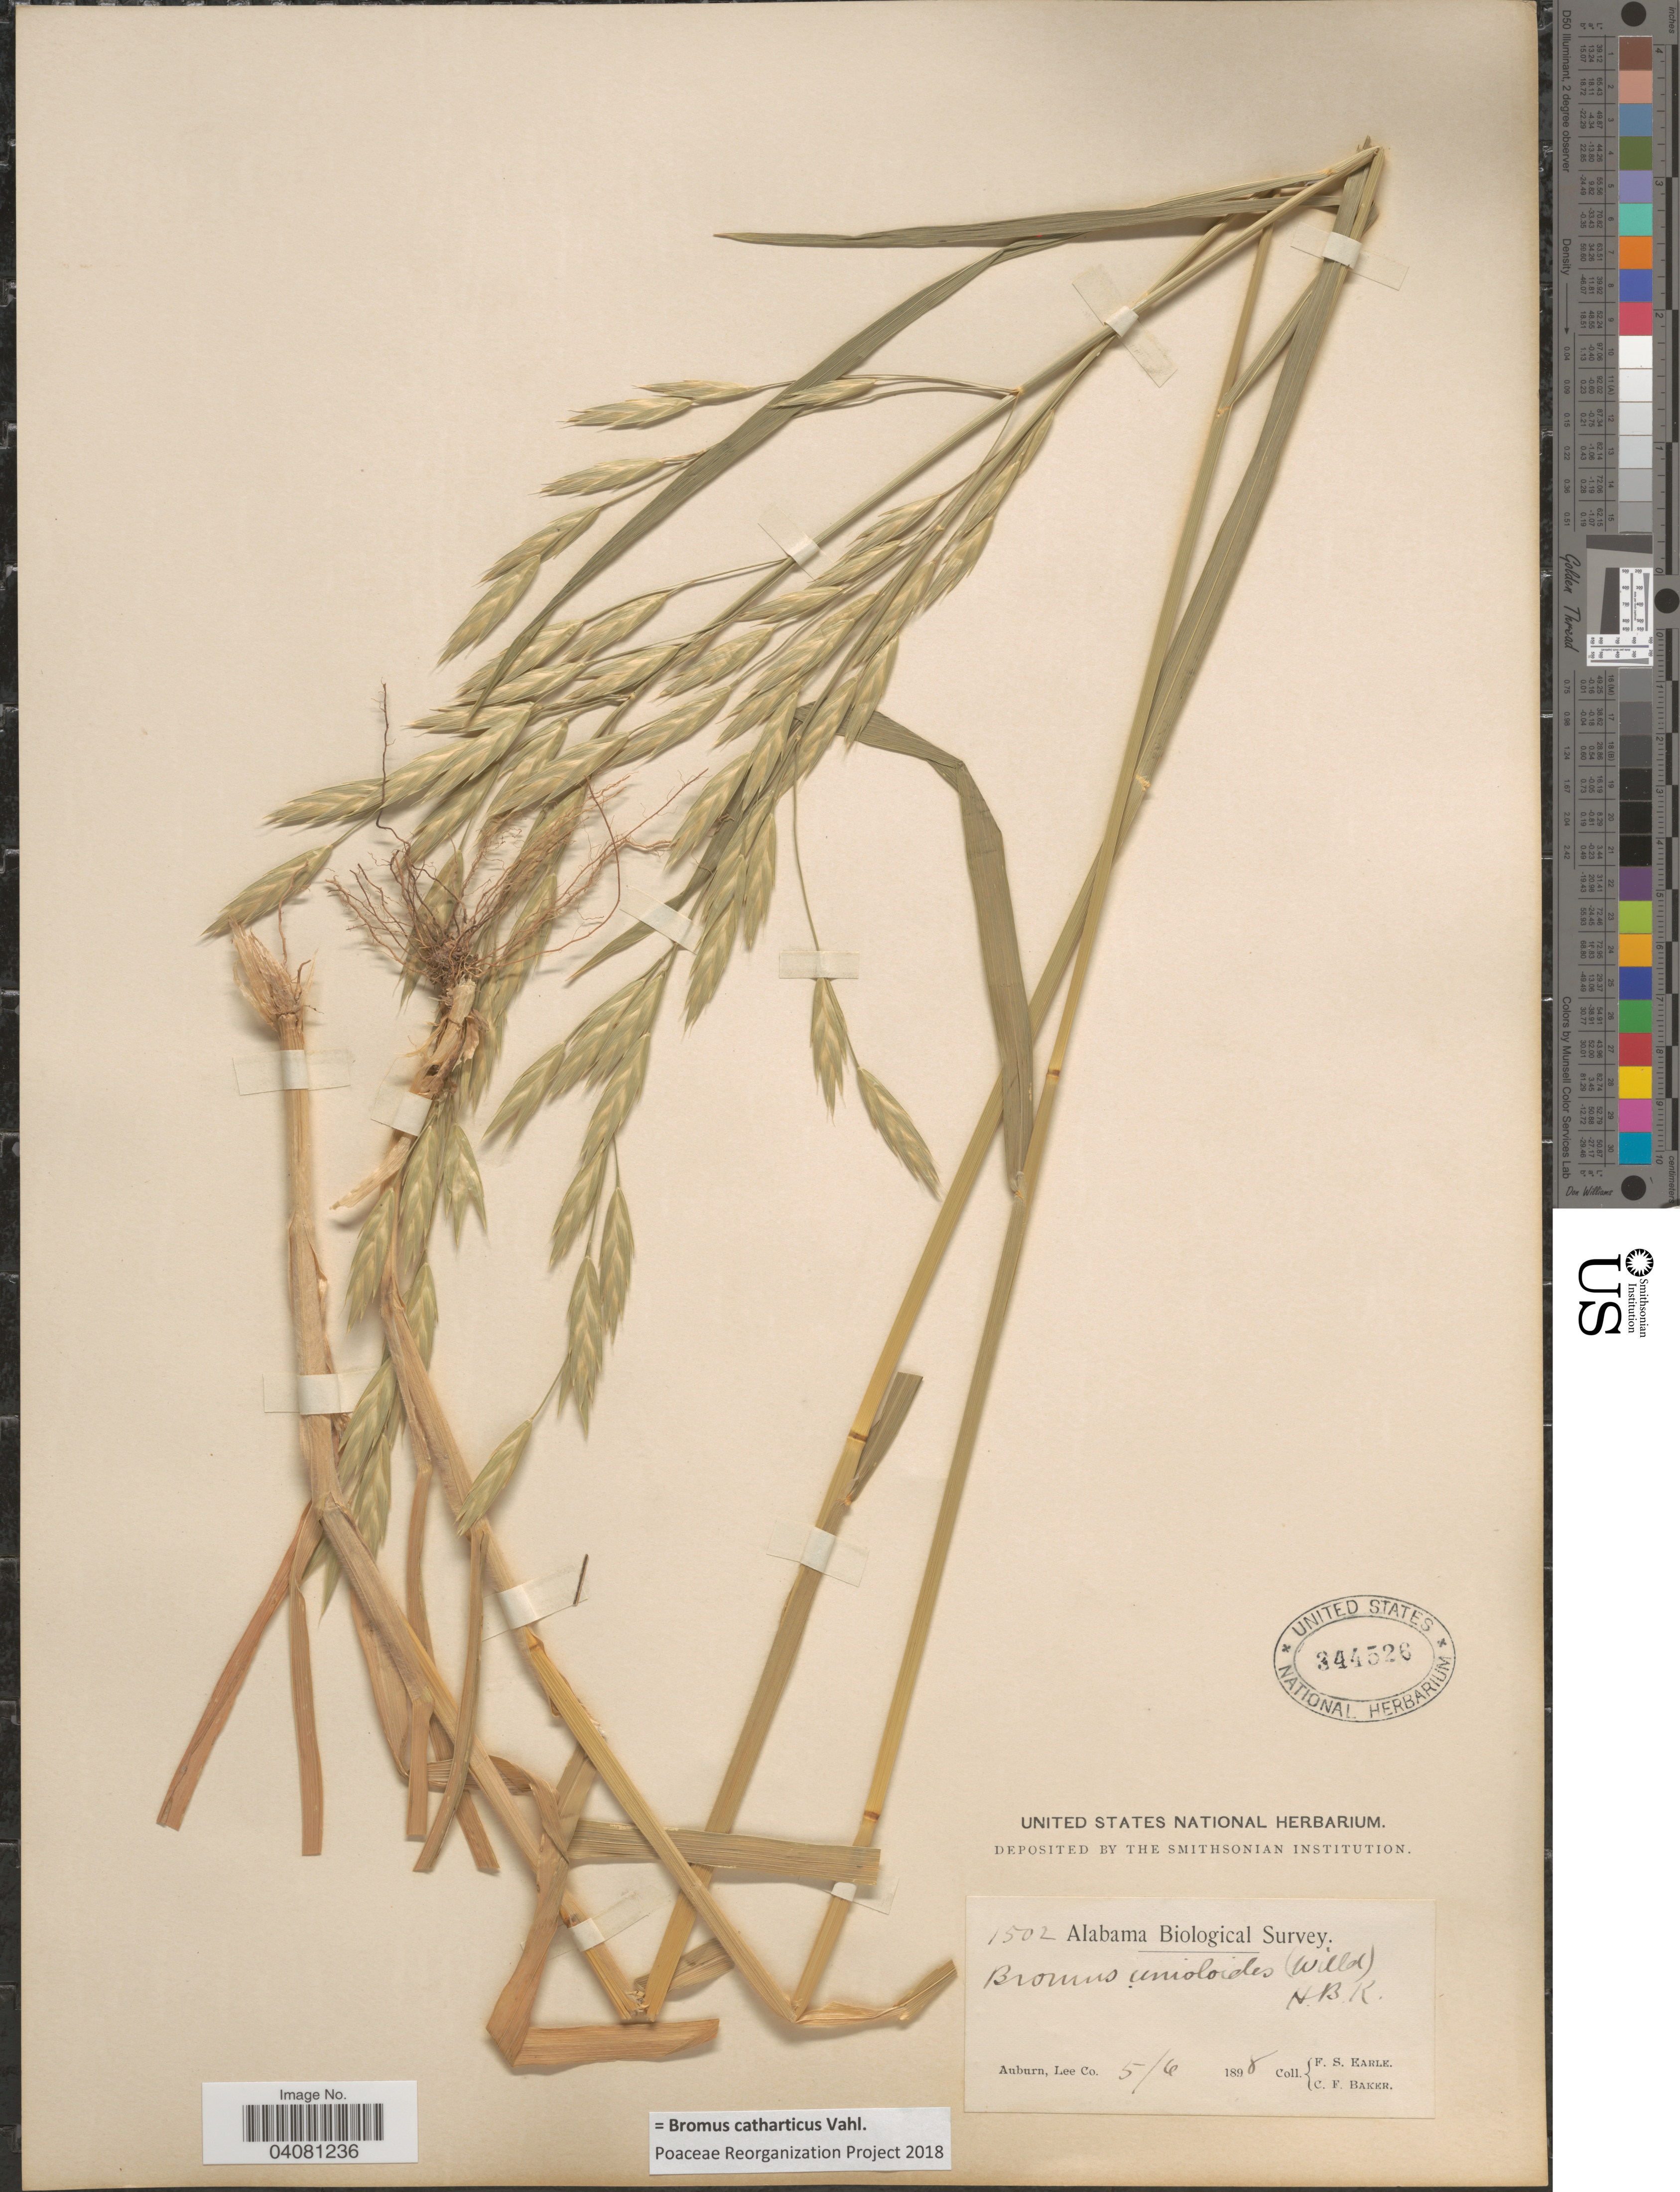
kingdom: Plantae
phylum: Tracheophyta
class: Liliopsida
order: Poales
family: Poaceae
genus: Bromus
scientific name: Bromus catharticus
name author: Vahl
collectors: F. S. Earle & C. F. Baker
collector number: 1502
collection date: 1898-05-06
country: United States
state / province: Alabama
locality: Alabama Biological Survey. Auburn, Lee Co.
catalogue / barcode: US 344526